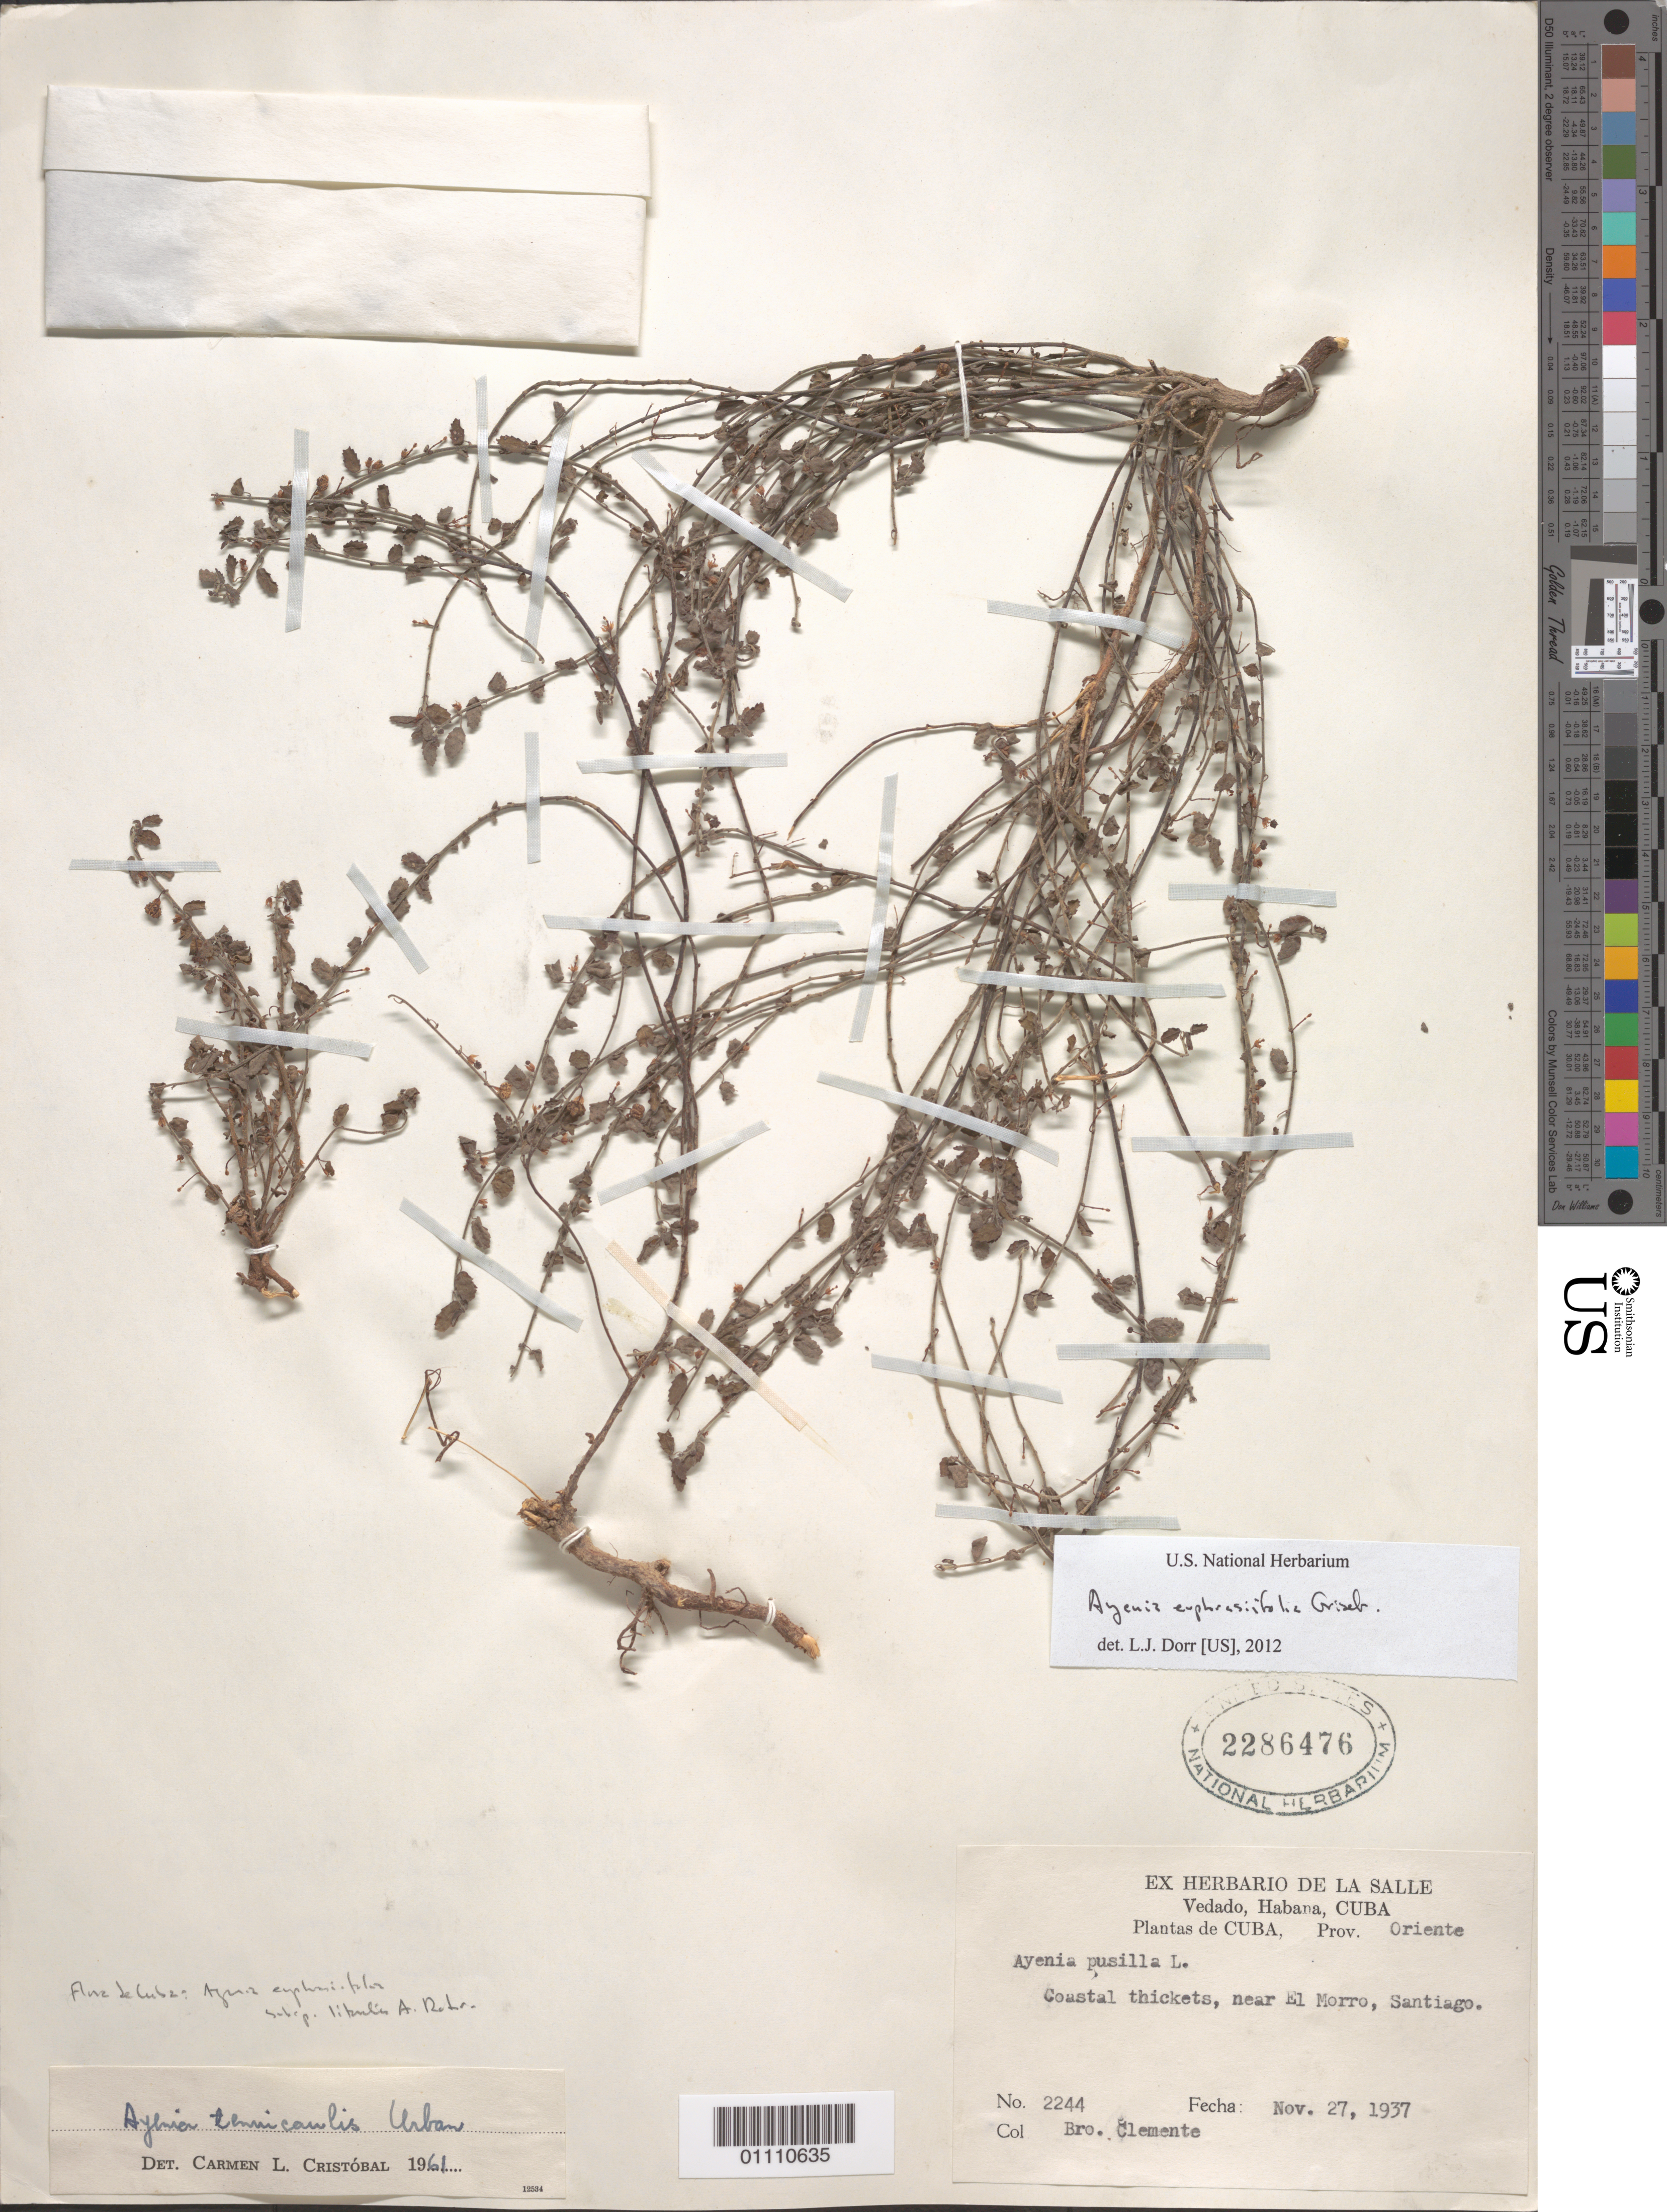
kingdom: Plantae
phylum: Tracheophyta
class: Magnoliopsida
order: Malvales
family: Malvaceae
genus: Ayenia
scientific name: Ayenia euphrasiifolia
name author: Griseb.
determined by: Dorr, L. J., (BOT), Smithsonian Institution - National Museum of Natural History (UNITED STATES)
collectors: Bro. Clemente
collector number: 2244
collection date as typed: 27 Nov 1937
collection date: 1937-11-27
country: Cuba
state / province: Santiago de Cuba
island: Cuba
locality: Near El Morro, Santiago, Prov Oriente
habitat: Coastal thickets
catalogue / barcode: US 2286476